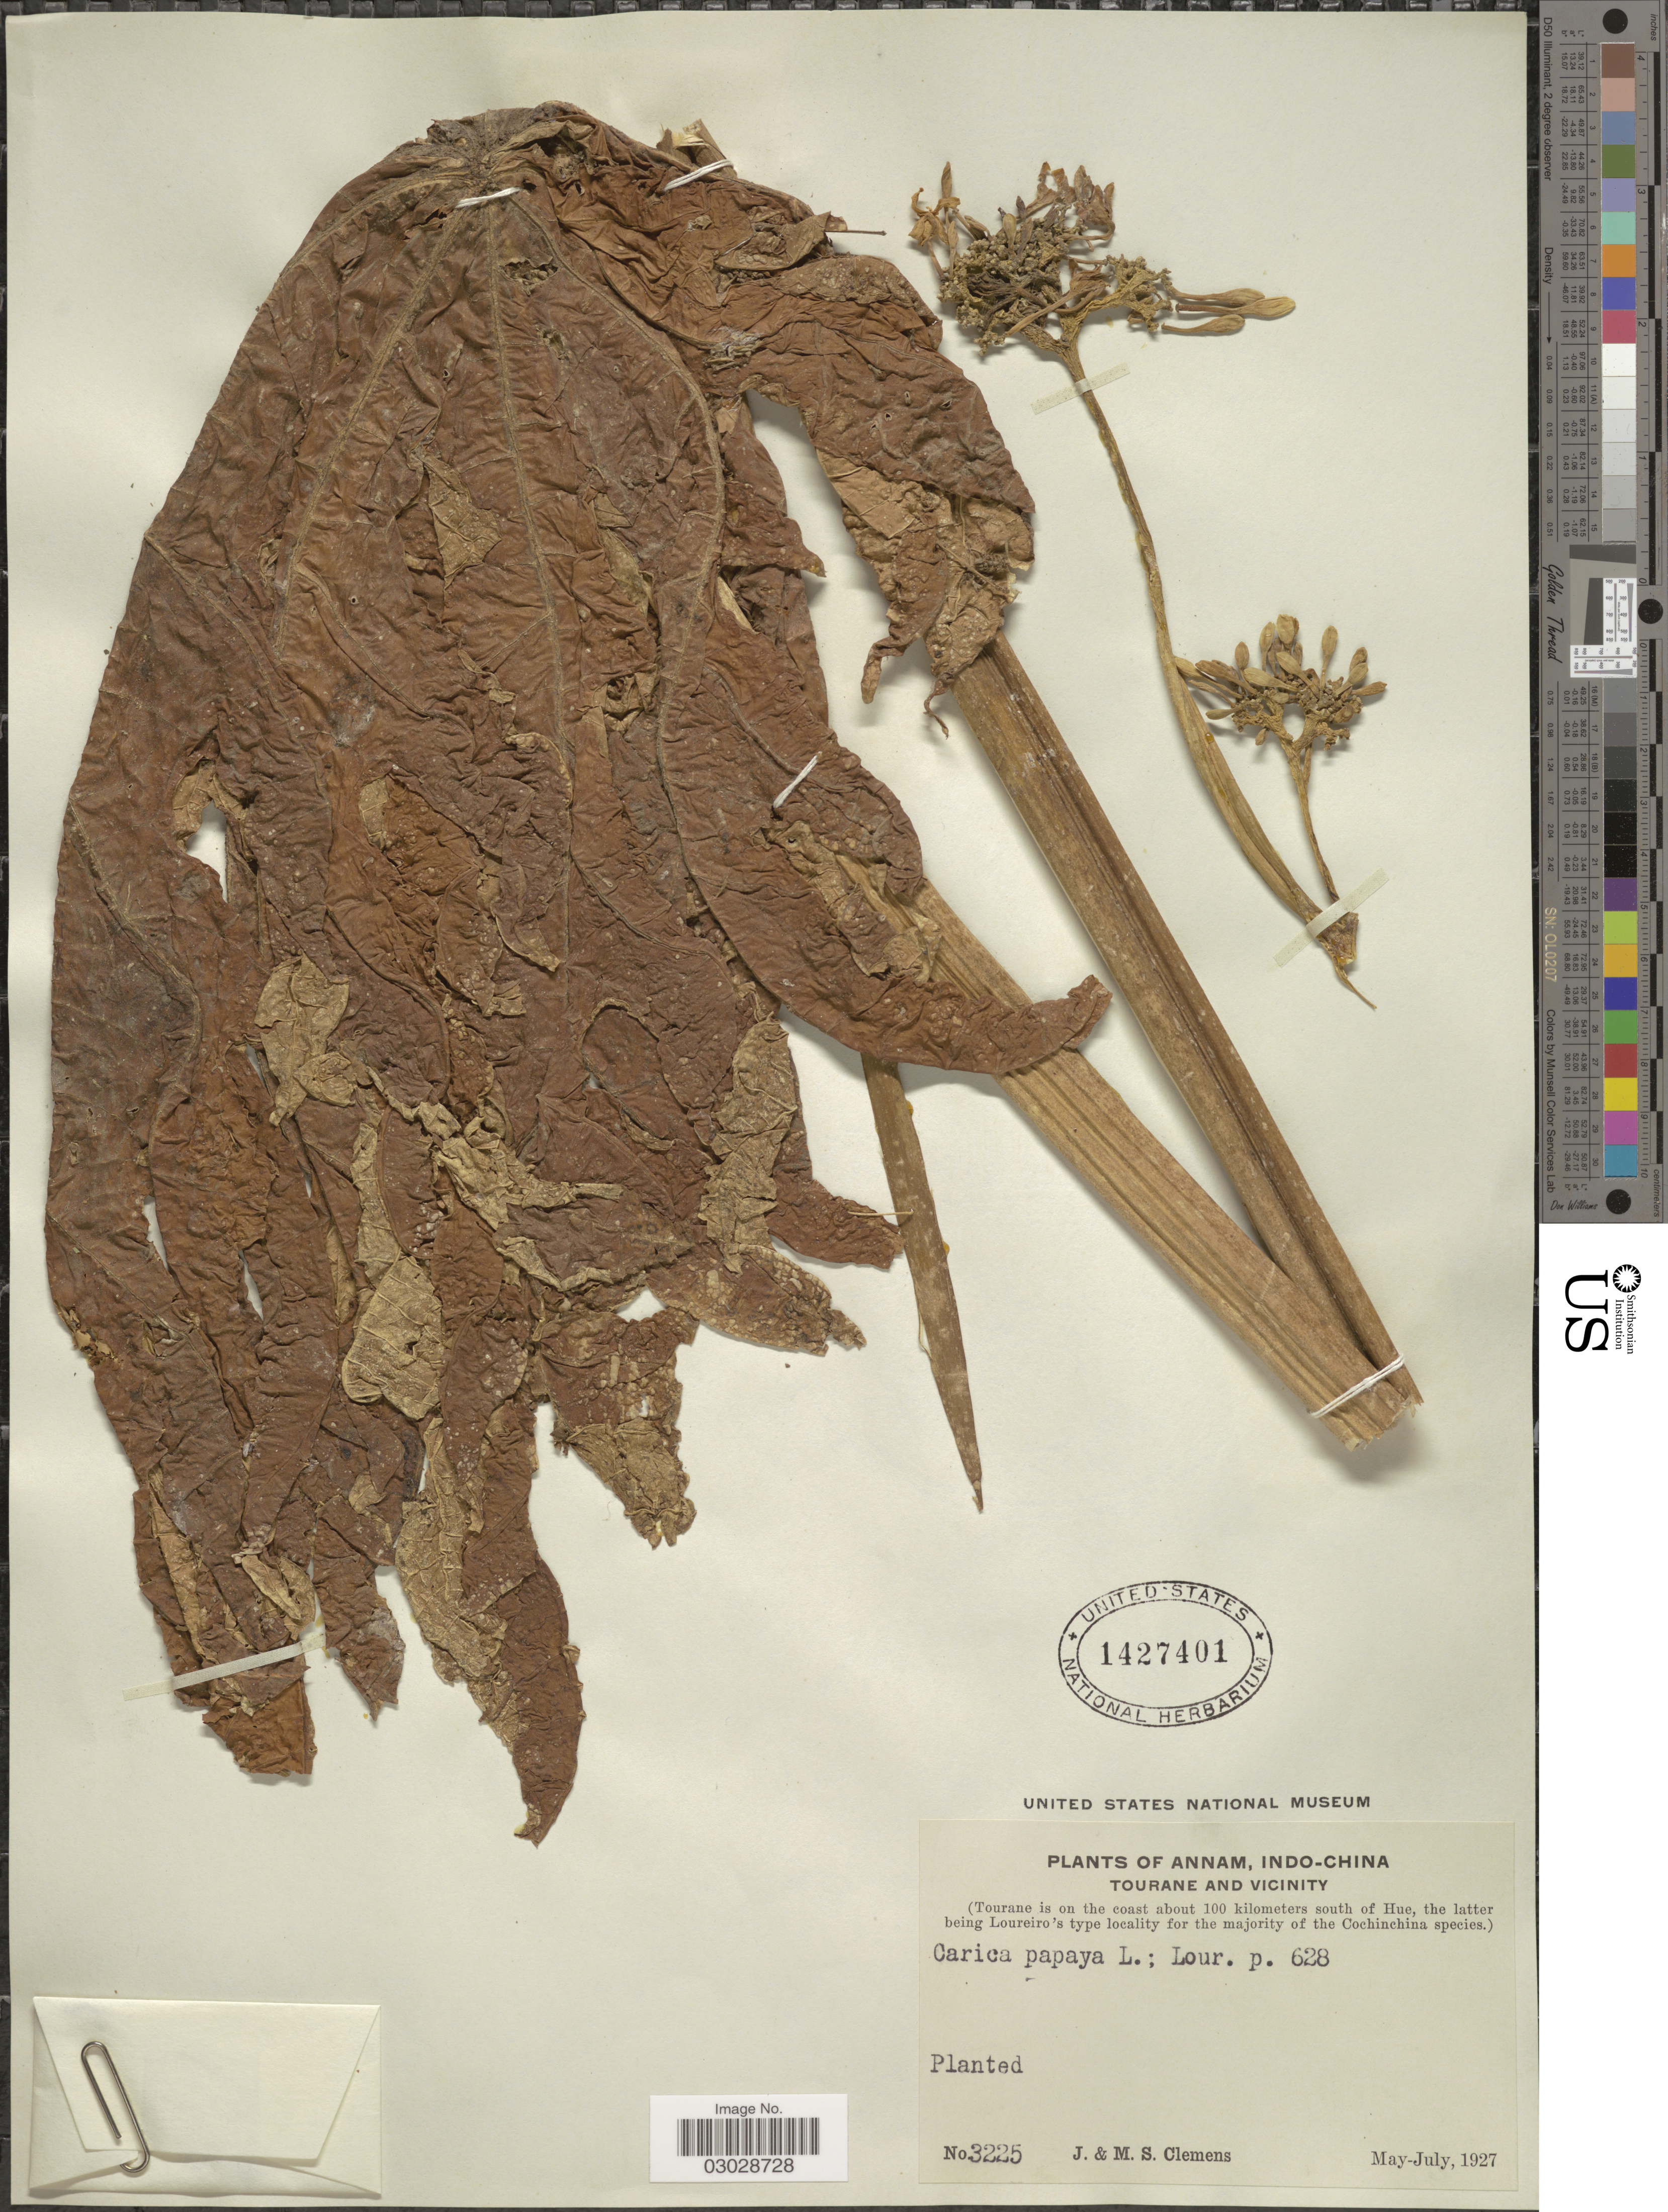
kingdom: Plantae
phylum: Tracheophyta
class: Magnoliopsida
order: Brassicales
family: Caricaceae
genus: Carica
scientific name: Carica papaya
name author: L.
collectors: J. Clemens & M. S. Clemens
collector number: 3225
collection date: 1927-05/1927-07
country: Vietnam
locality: Annam, Indo-China, Tourane and Vicinity, (Tourane is on the coast about 100 kilometers south of Hue).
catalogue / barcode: US 1427401